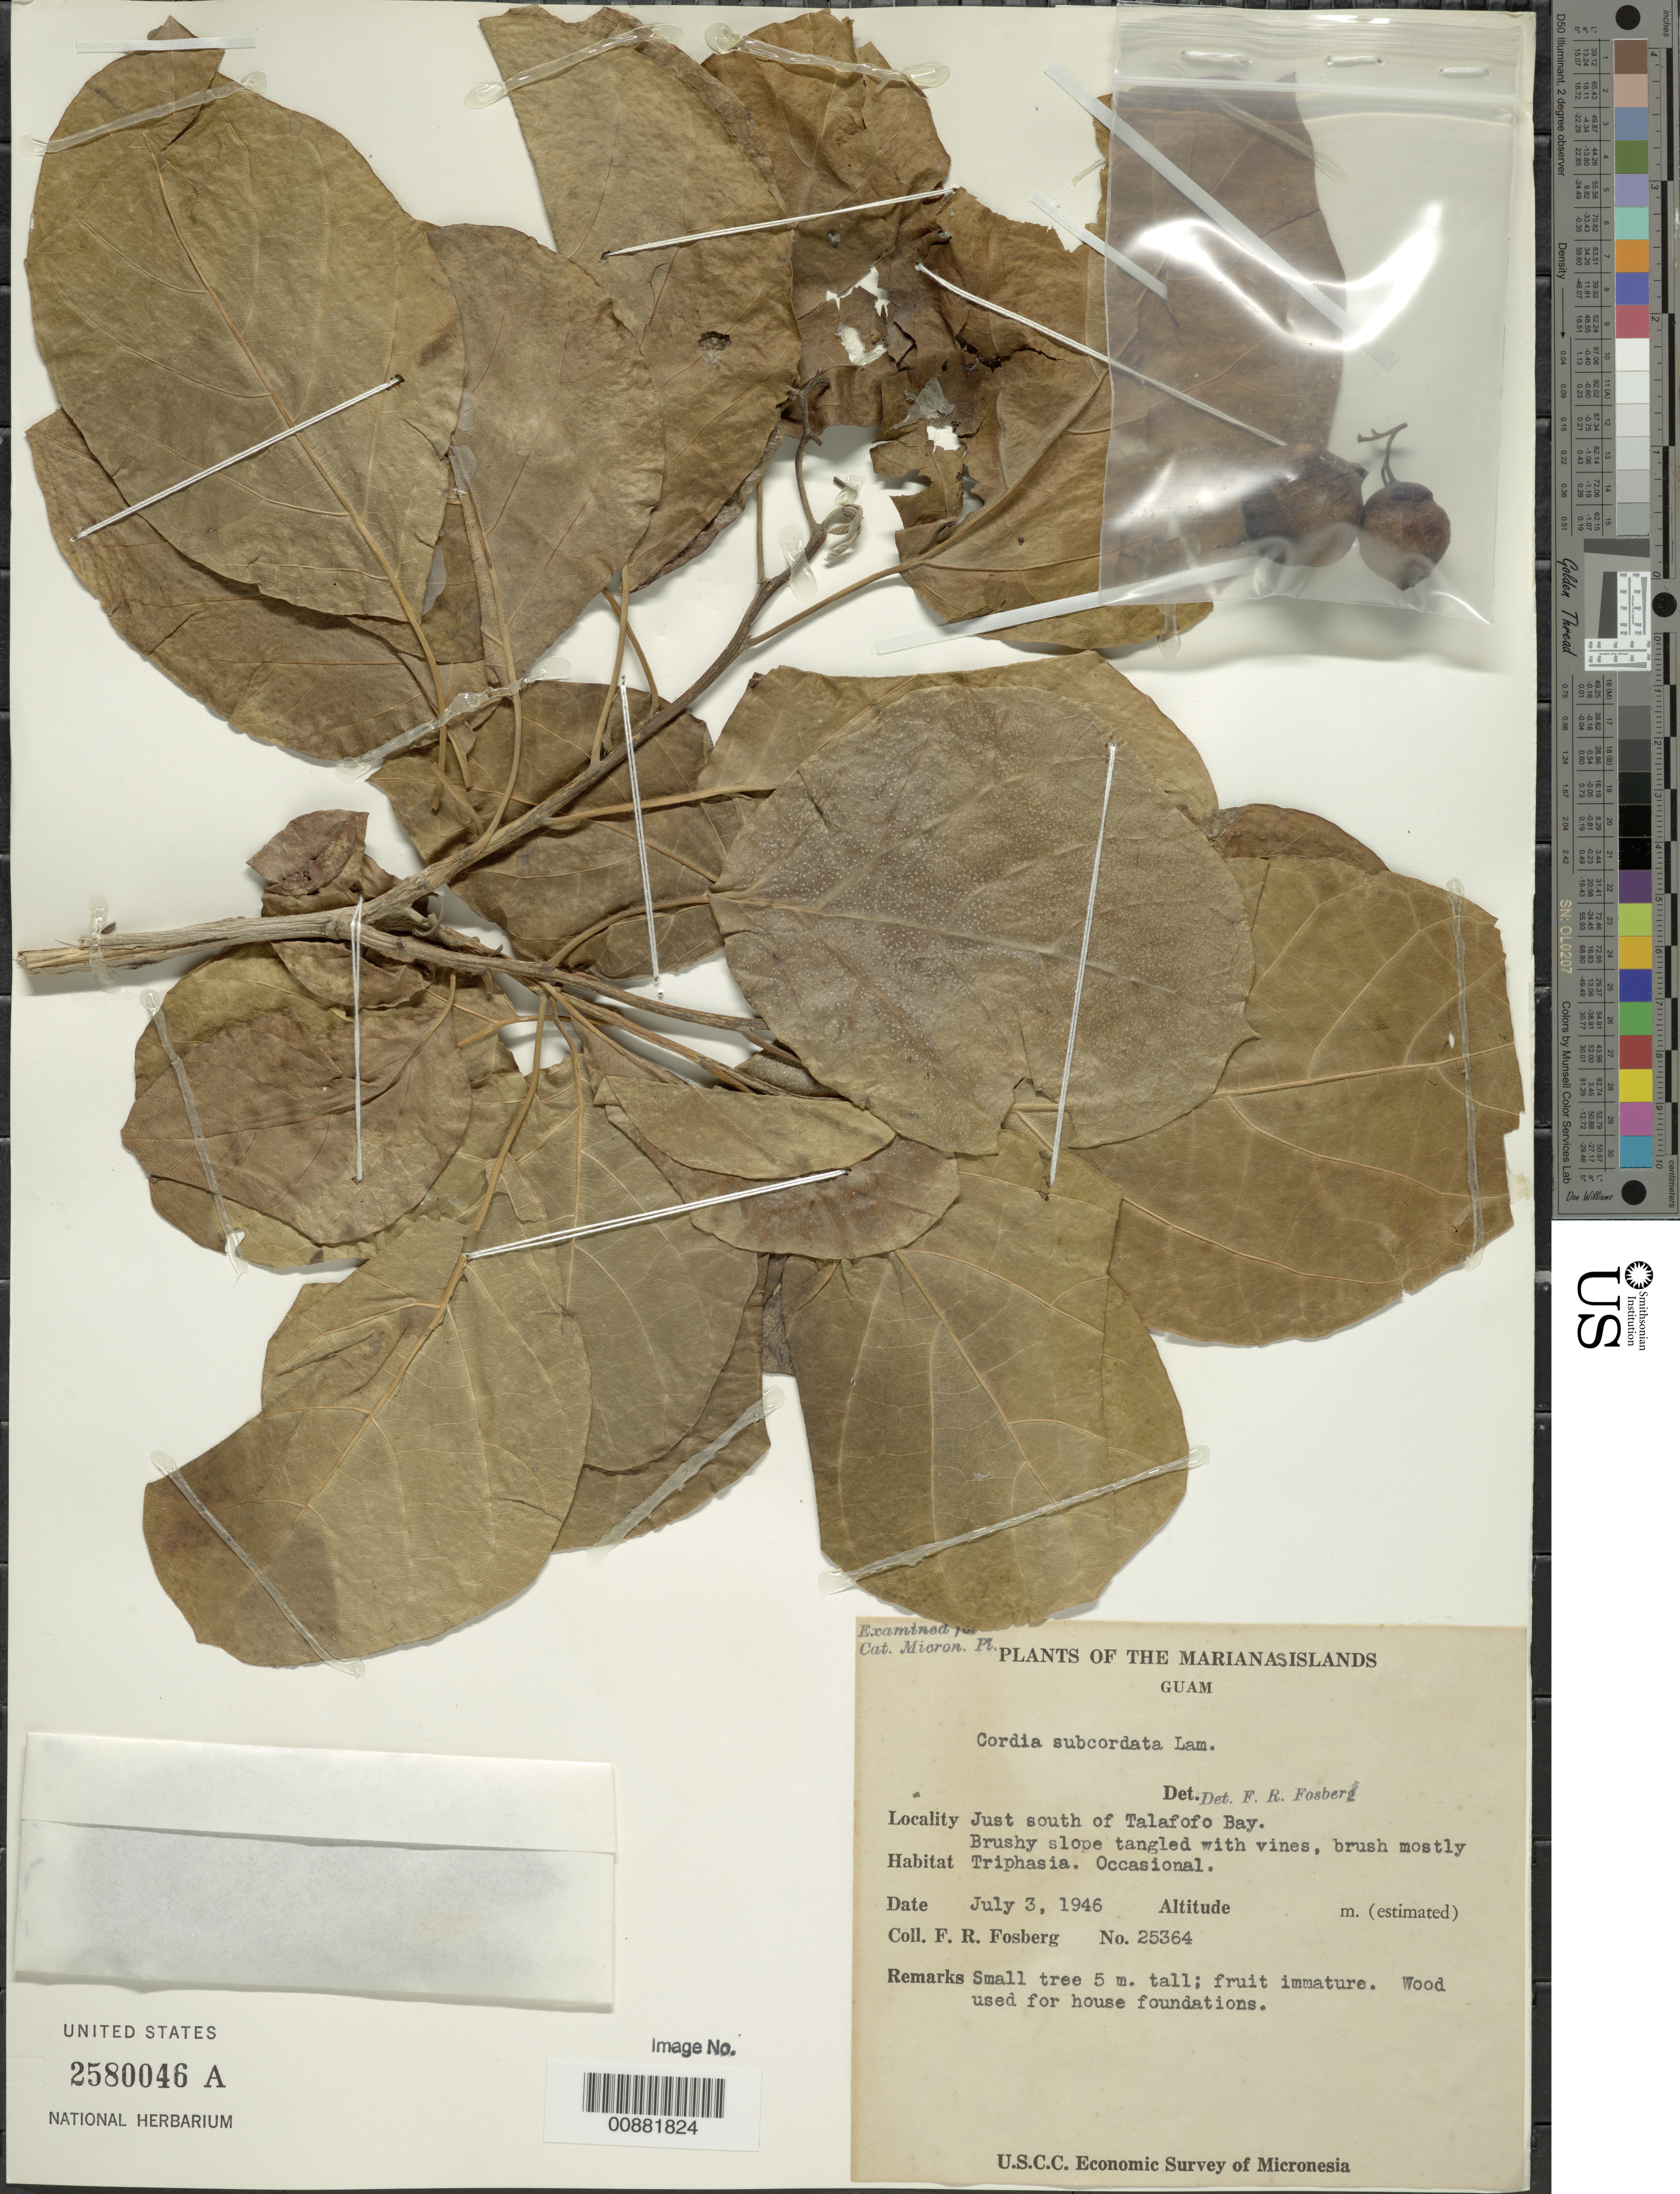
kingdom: Plantae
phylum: Tracheophyta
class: Magnoliopsida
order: Boraginales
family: Cordiaceae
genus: Cordia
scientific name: Cordia subcordata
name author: Lam.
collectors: F. R. Fosberg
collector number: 25364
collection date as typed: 03 Jul 1946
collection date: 1946-07-03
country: Guam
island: Guam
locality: Just S of Talafofo Bay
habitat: Bushy slope tangled with vines, bush mostly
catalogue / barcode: US 2580046